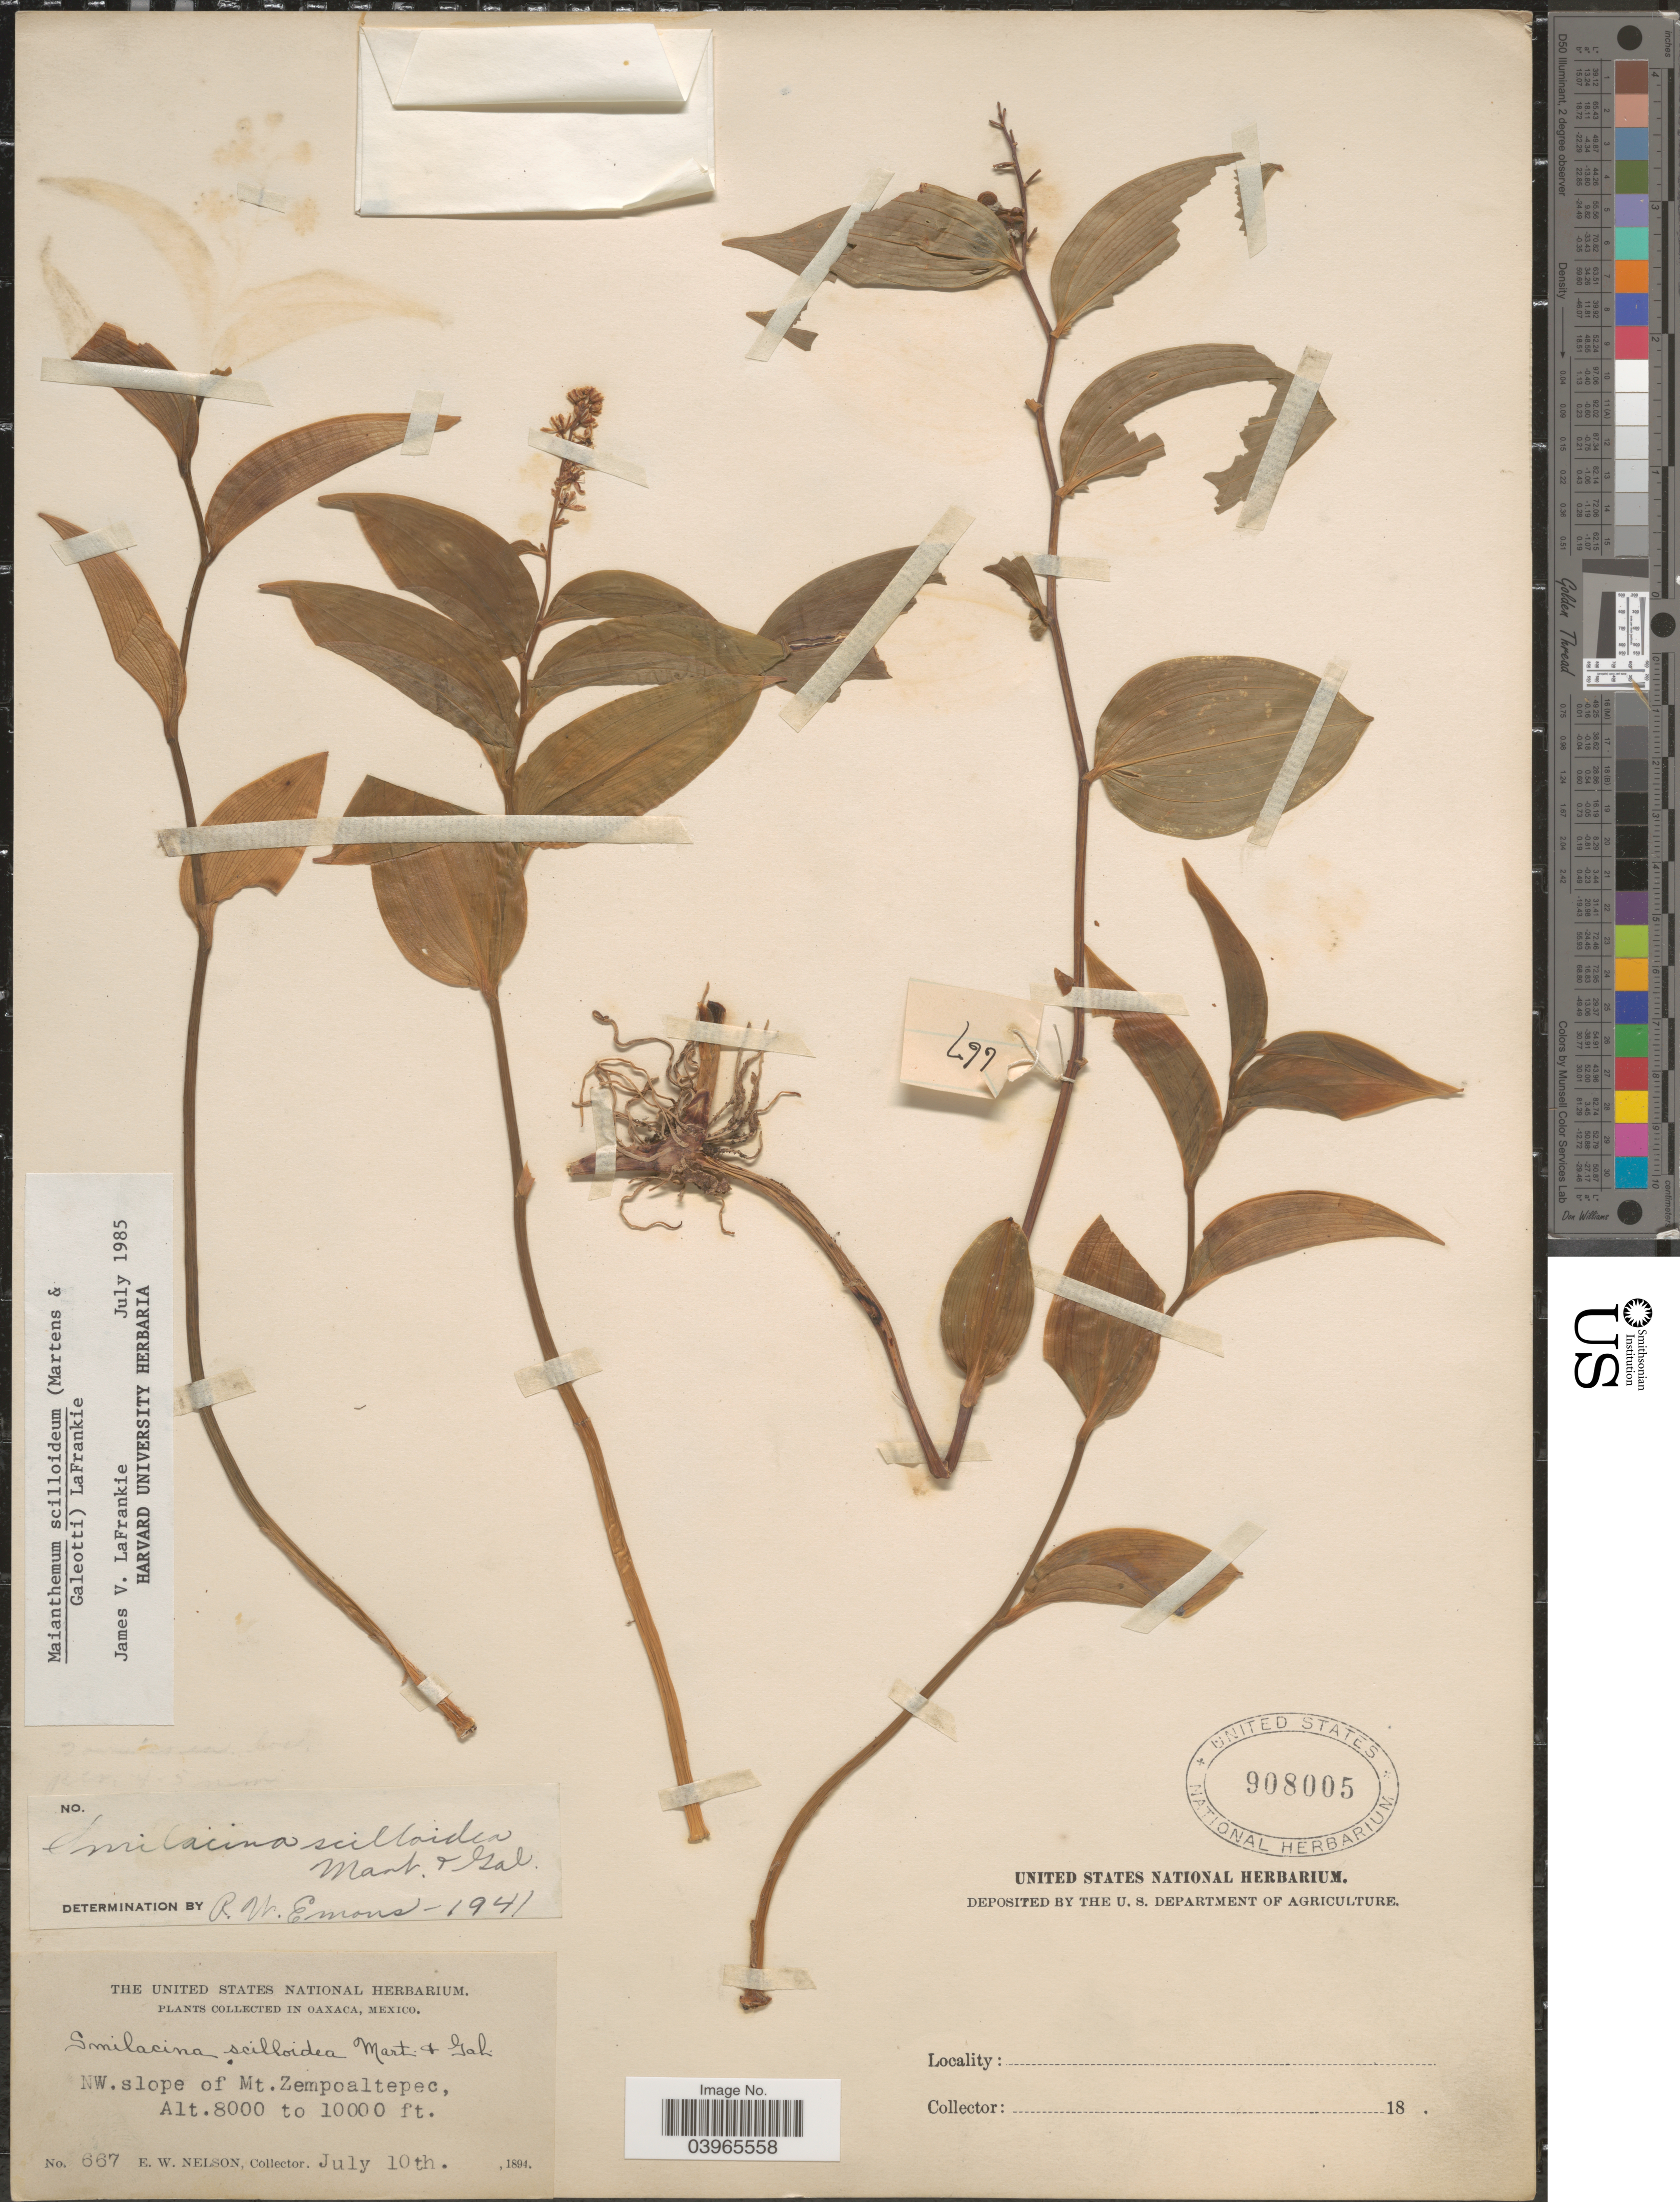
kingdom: Plantae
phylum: Tracheophyta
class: Liliopsida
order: Asparagales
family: Asparagaceae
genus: Maianthemum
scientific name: Maianthemum scilloideum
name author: (M. Martens & Galeotti) LaFrankie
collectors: E. W. Nelson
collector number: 667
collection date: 1894-07-10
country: Mexico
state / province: Oaxaca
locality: NW. slope of Mt. Zempoaltepec.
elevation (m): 2438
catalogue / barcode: US 908005